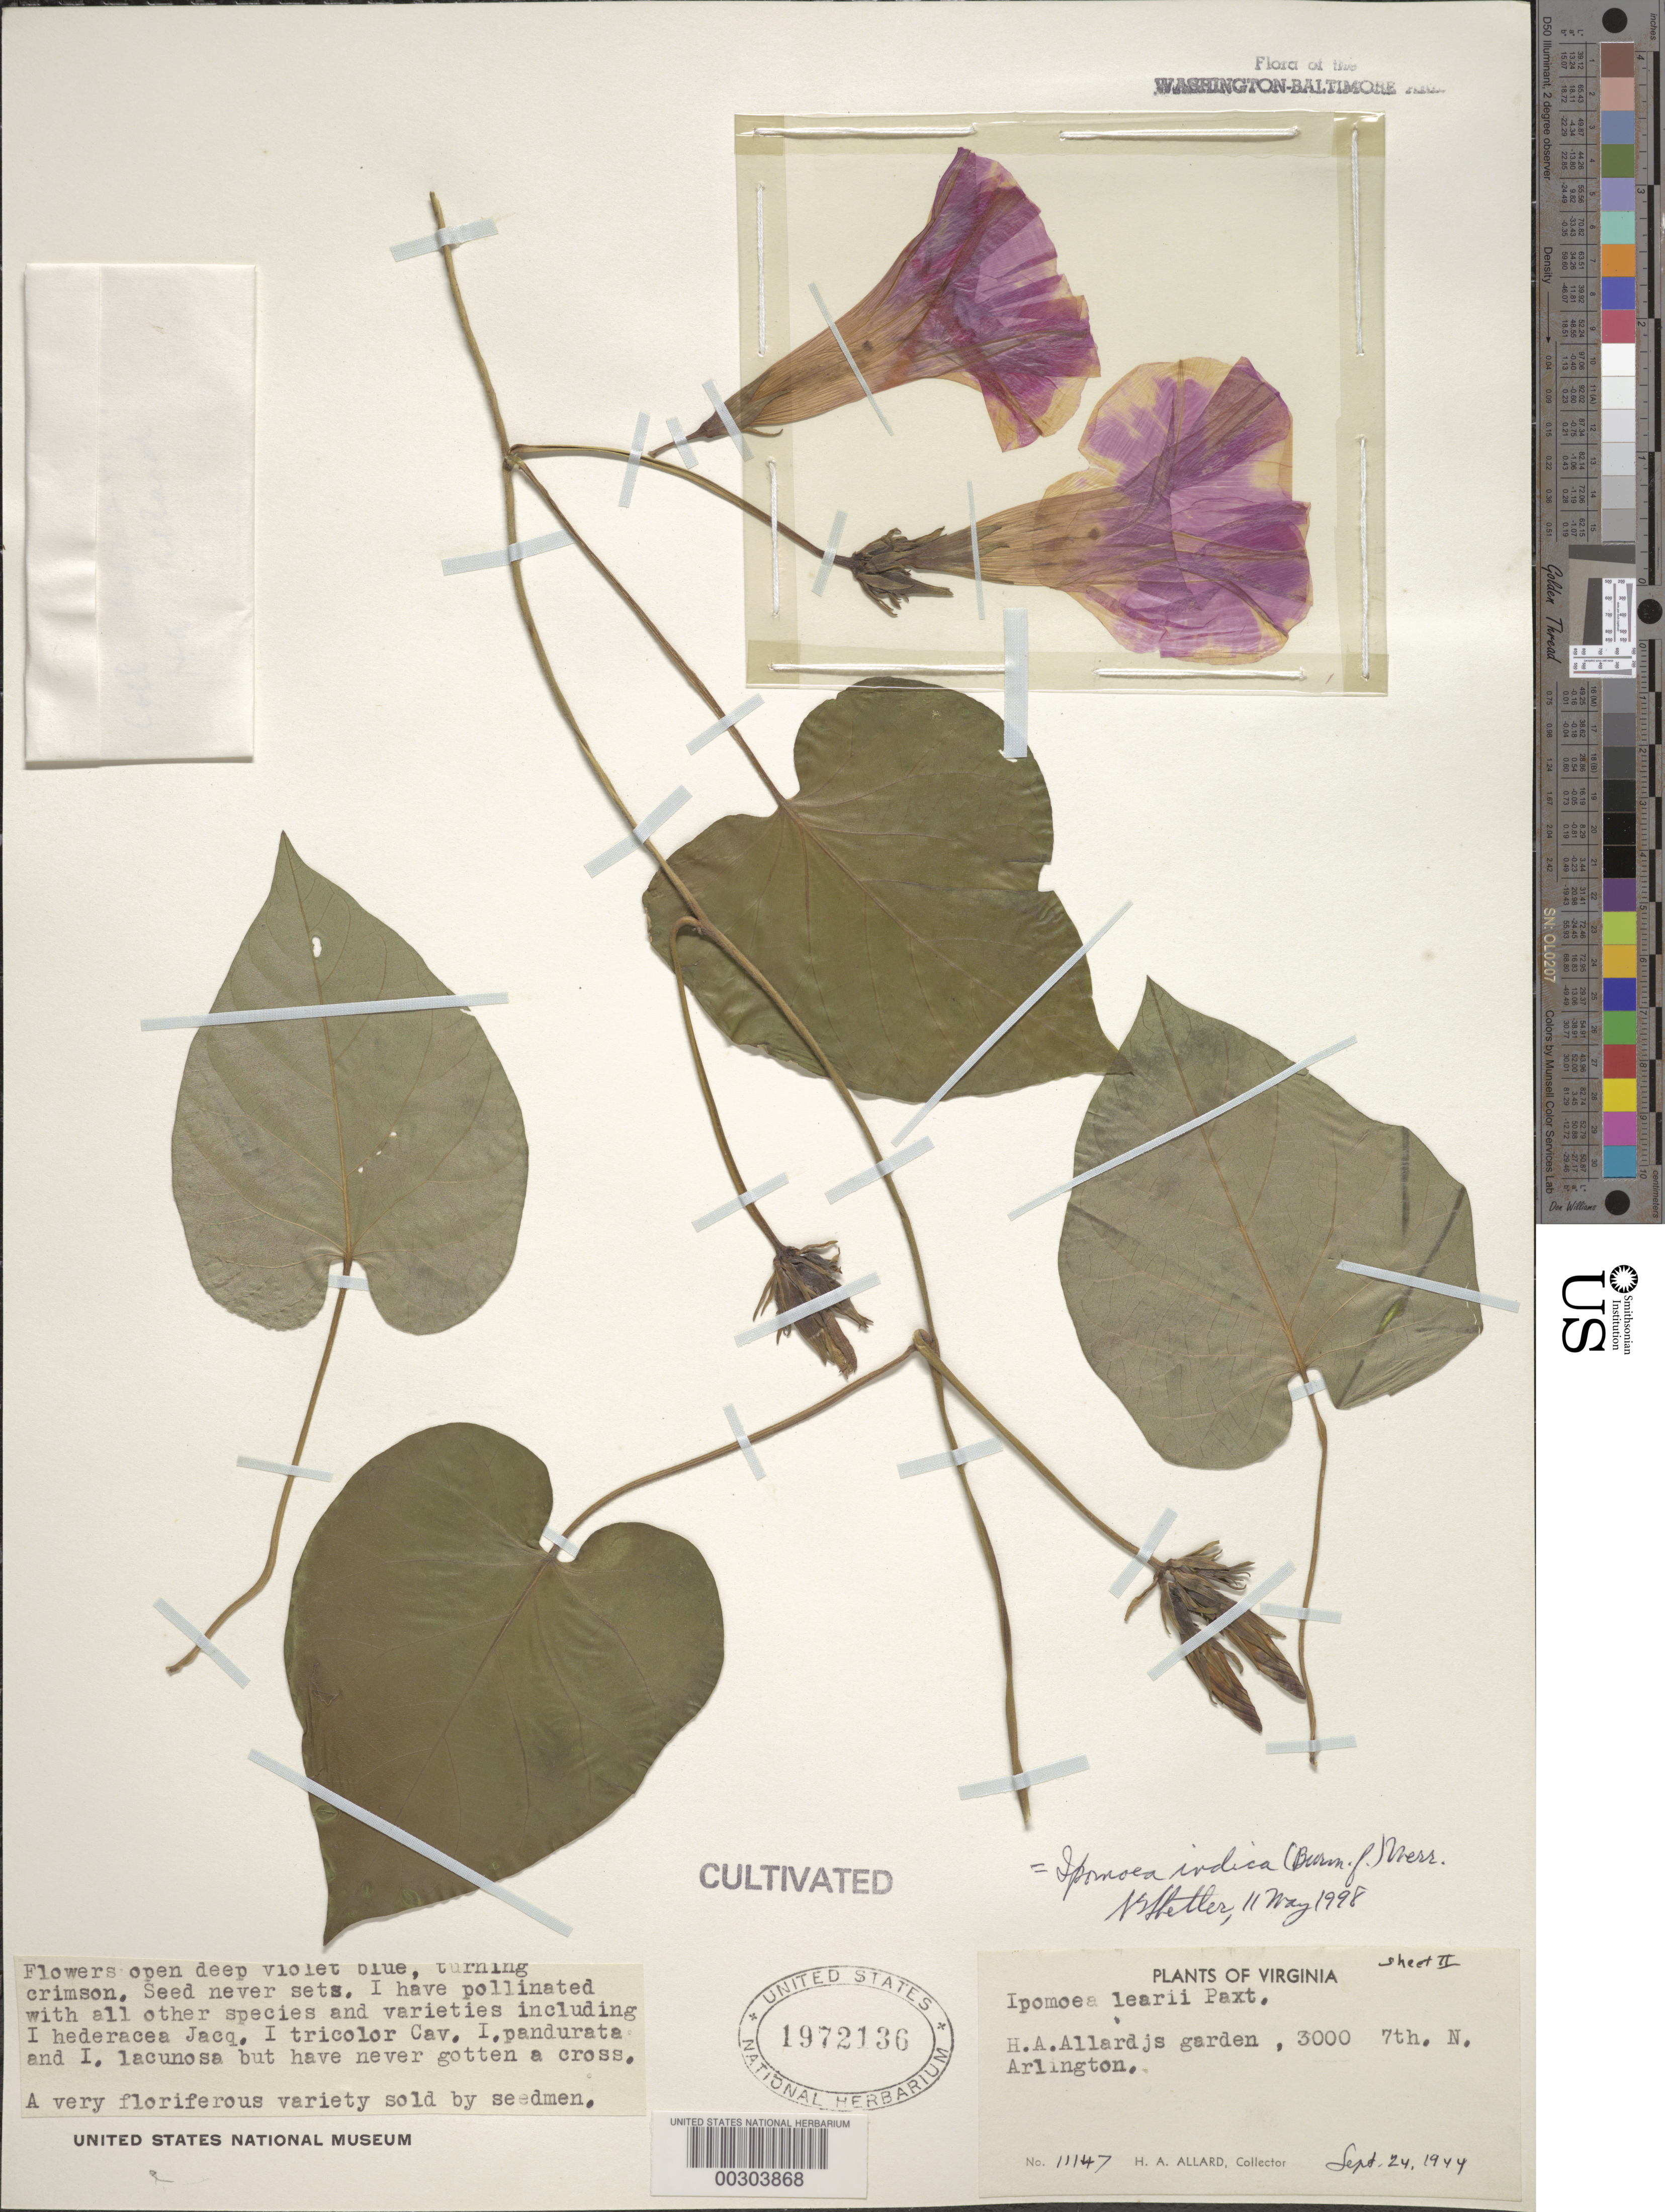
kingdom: Plantae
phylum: Tracheophyta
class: Magnoliopsida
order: Solanales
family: Convolvulaceae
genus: Ipomoea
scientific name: Ipomoea indica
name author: (Burm.) Merr.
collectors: H. A. Allard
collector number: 11147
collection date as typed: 24 Sep 1944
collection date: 1944-09-24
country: United States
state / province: Virginia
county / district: Arlington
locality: Arlington, 3000 7th St N, H.A. Allard's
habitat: Garden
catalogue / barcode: US 1972136